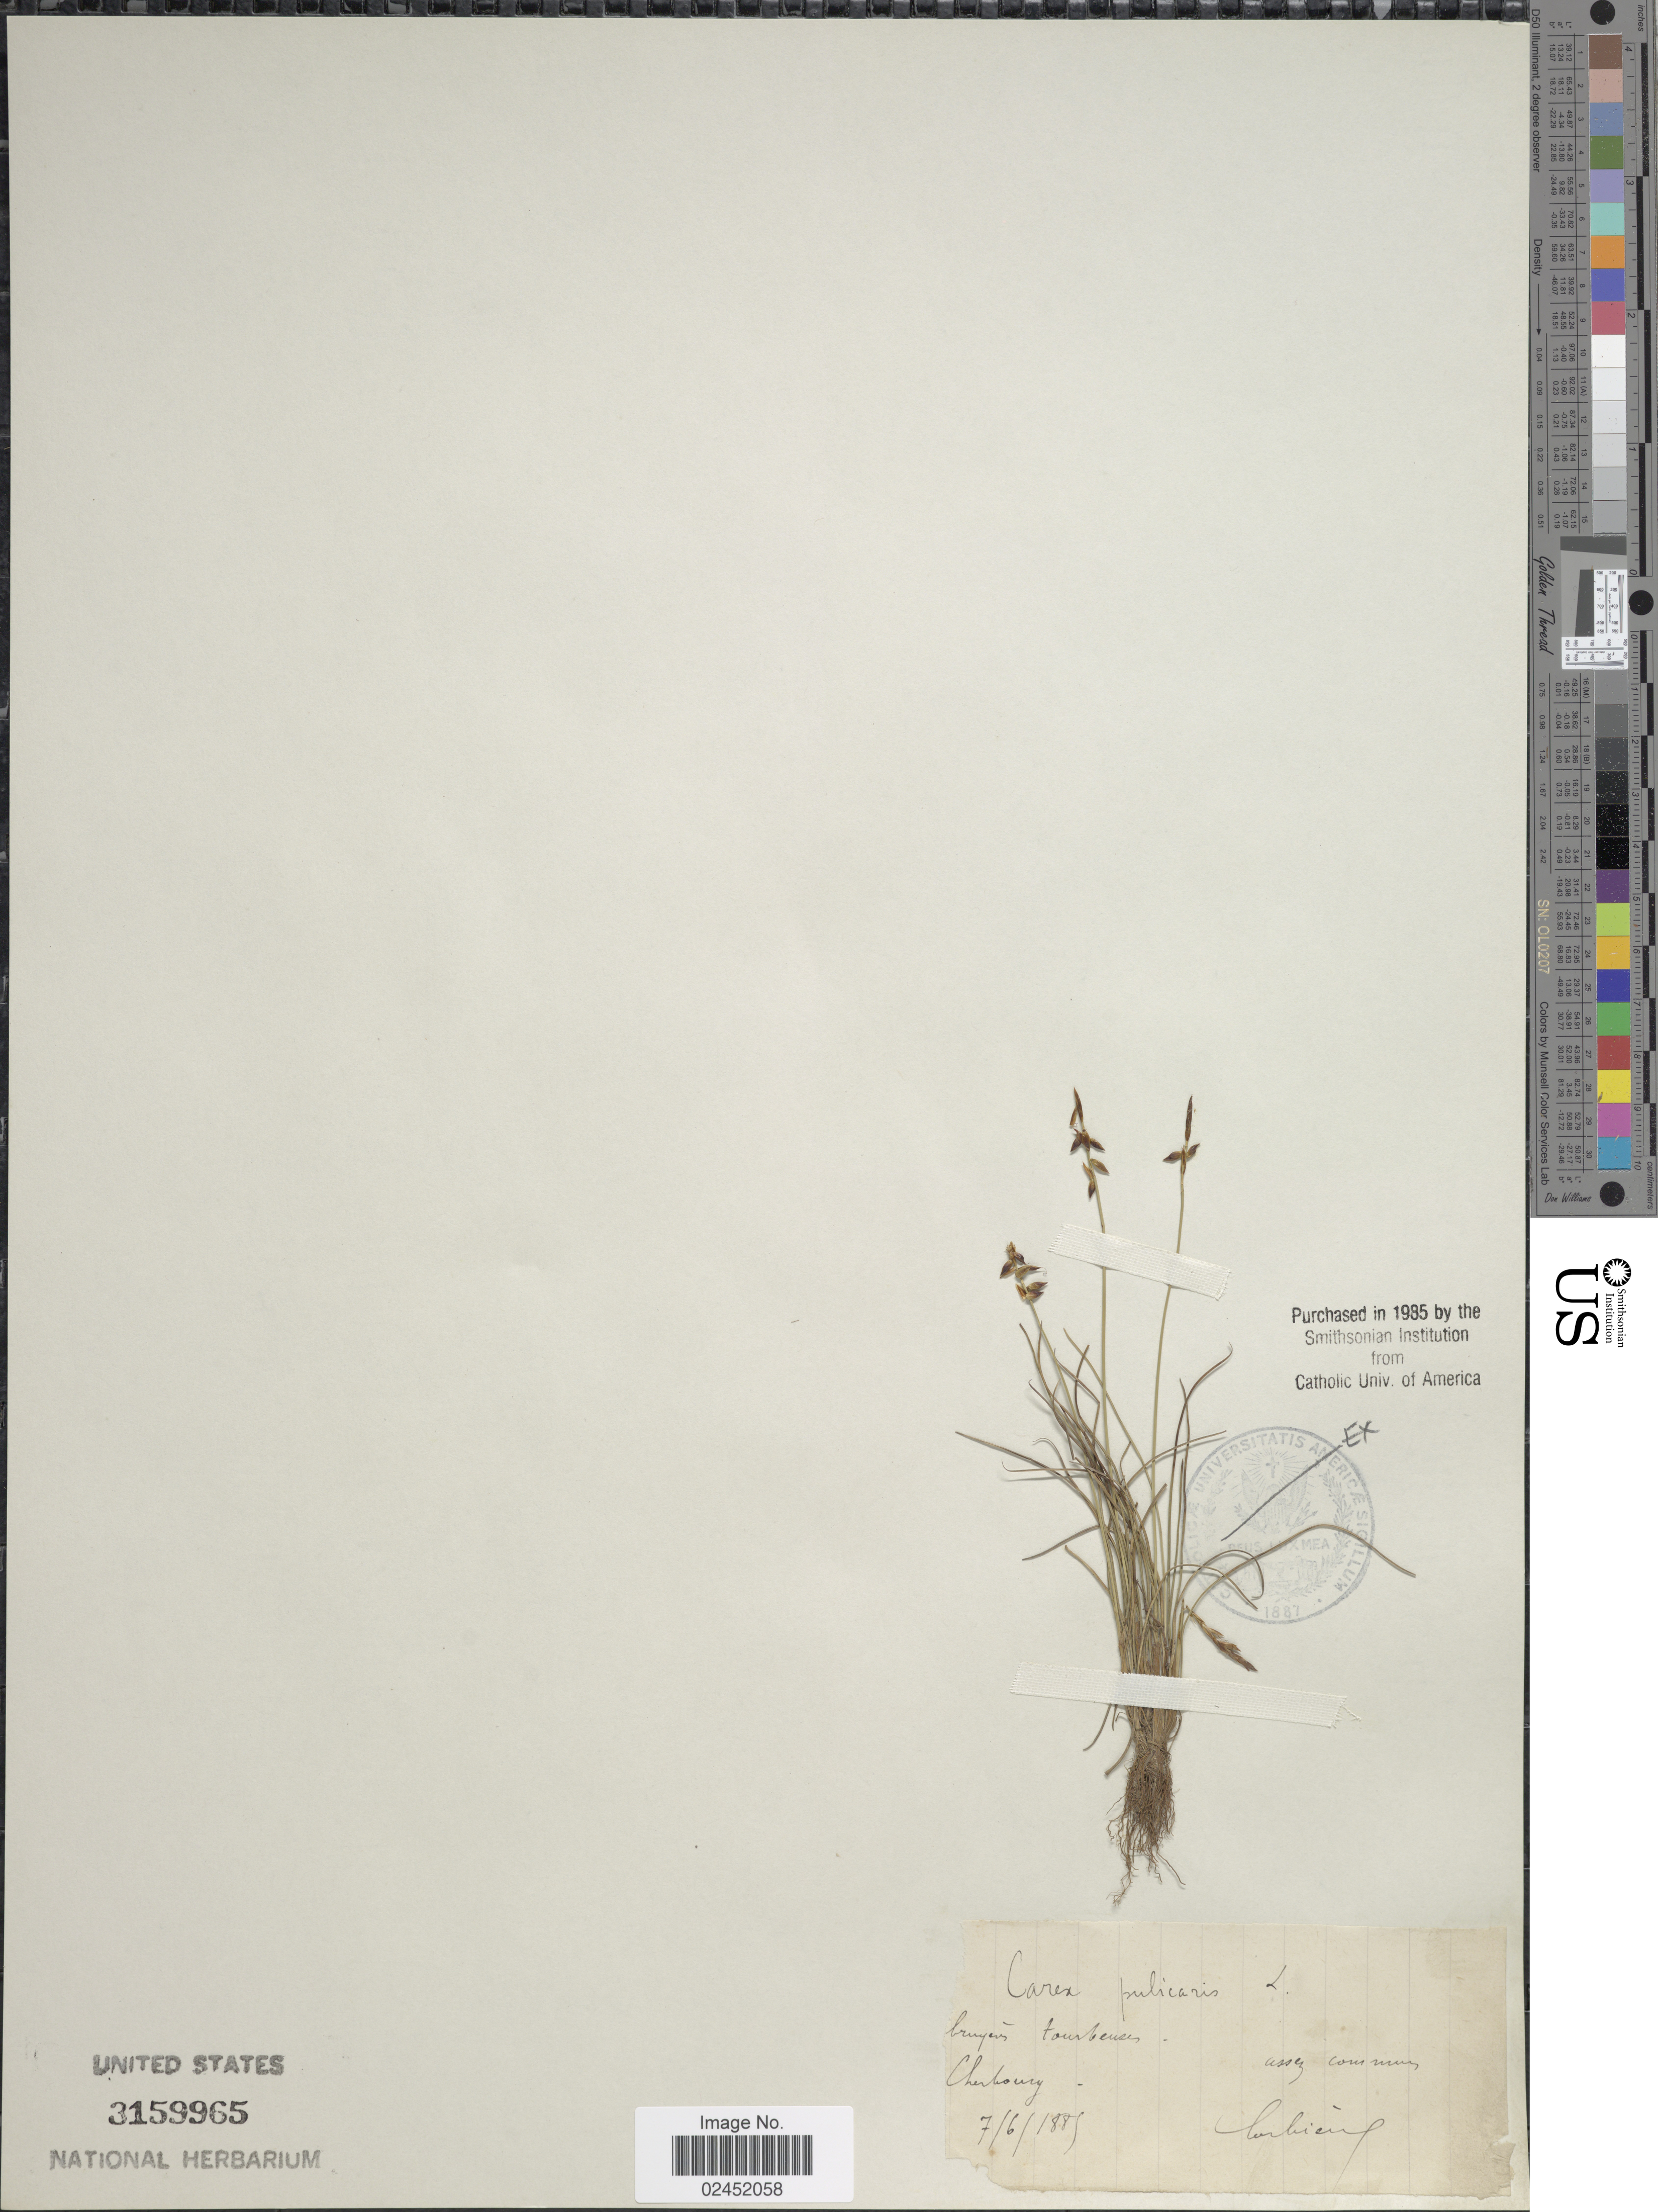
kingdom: Plantae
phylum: Tracheophyta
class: Liliopsida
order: Poales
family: Cyperaceae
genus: Carex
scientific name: Carex pulicaris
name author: L.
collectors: Corbiere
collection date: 1889-06-07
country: France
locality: Bruyeres tourbeuses, Cherbourg [interpreted]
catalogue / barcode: US 3159965